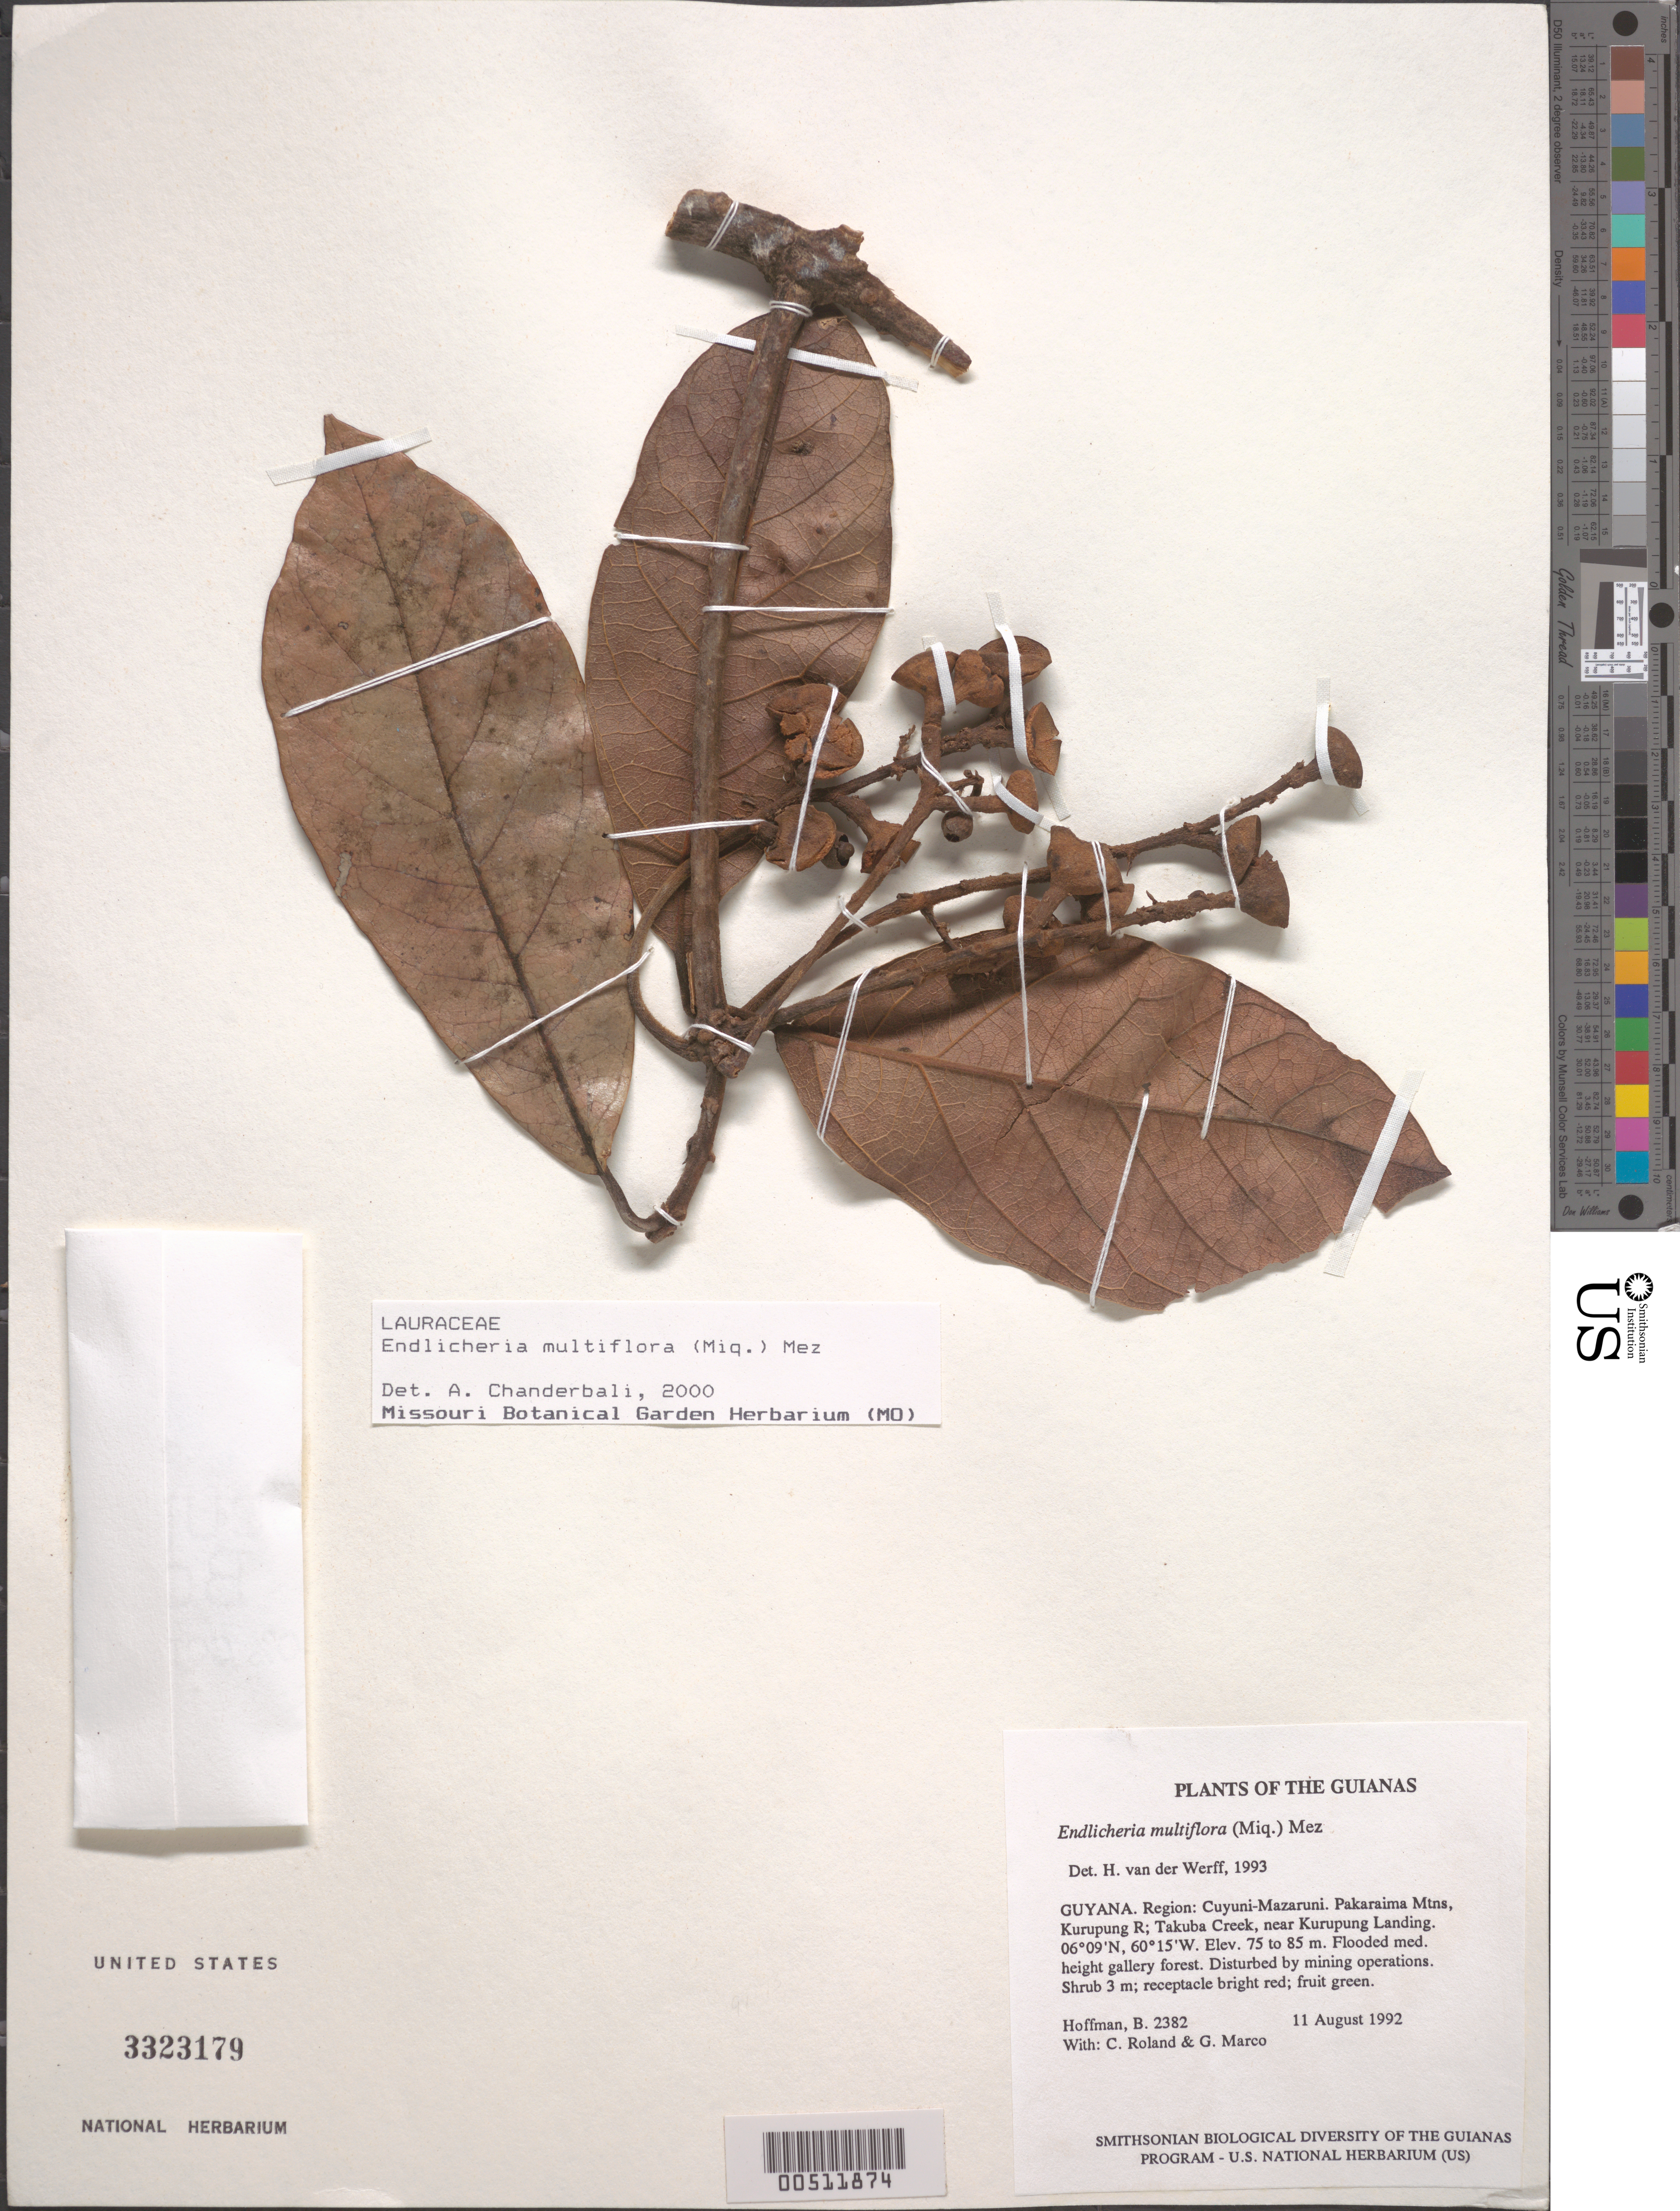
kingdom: Plantae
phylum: Tracheophyta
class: Magnoliopsida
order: Laurales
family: Lauraceae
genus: Endlicheria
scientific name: Endlicheria mulitflora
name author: (Micx.) Mez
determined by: van der Werff, H., (MO), Missouri Botanical Garden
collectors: B. Hoffman, C. Roland & G. Marco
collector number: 2382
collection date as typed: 11 August 1992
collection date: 1992-08-11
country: Guyana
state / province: Cuyuni-Mazaruni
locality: Pakaraima Mountains, Kurupung River; Takuba Creek, near Kurupung Landing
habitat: Flooded med. height gallery forest. Disturbed by mining operations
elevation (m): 75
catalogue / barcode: US 3323179